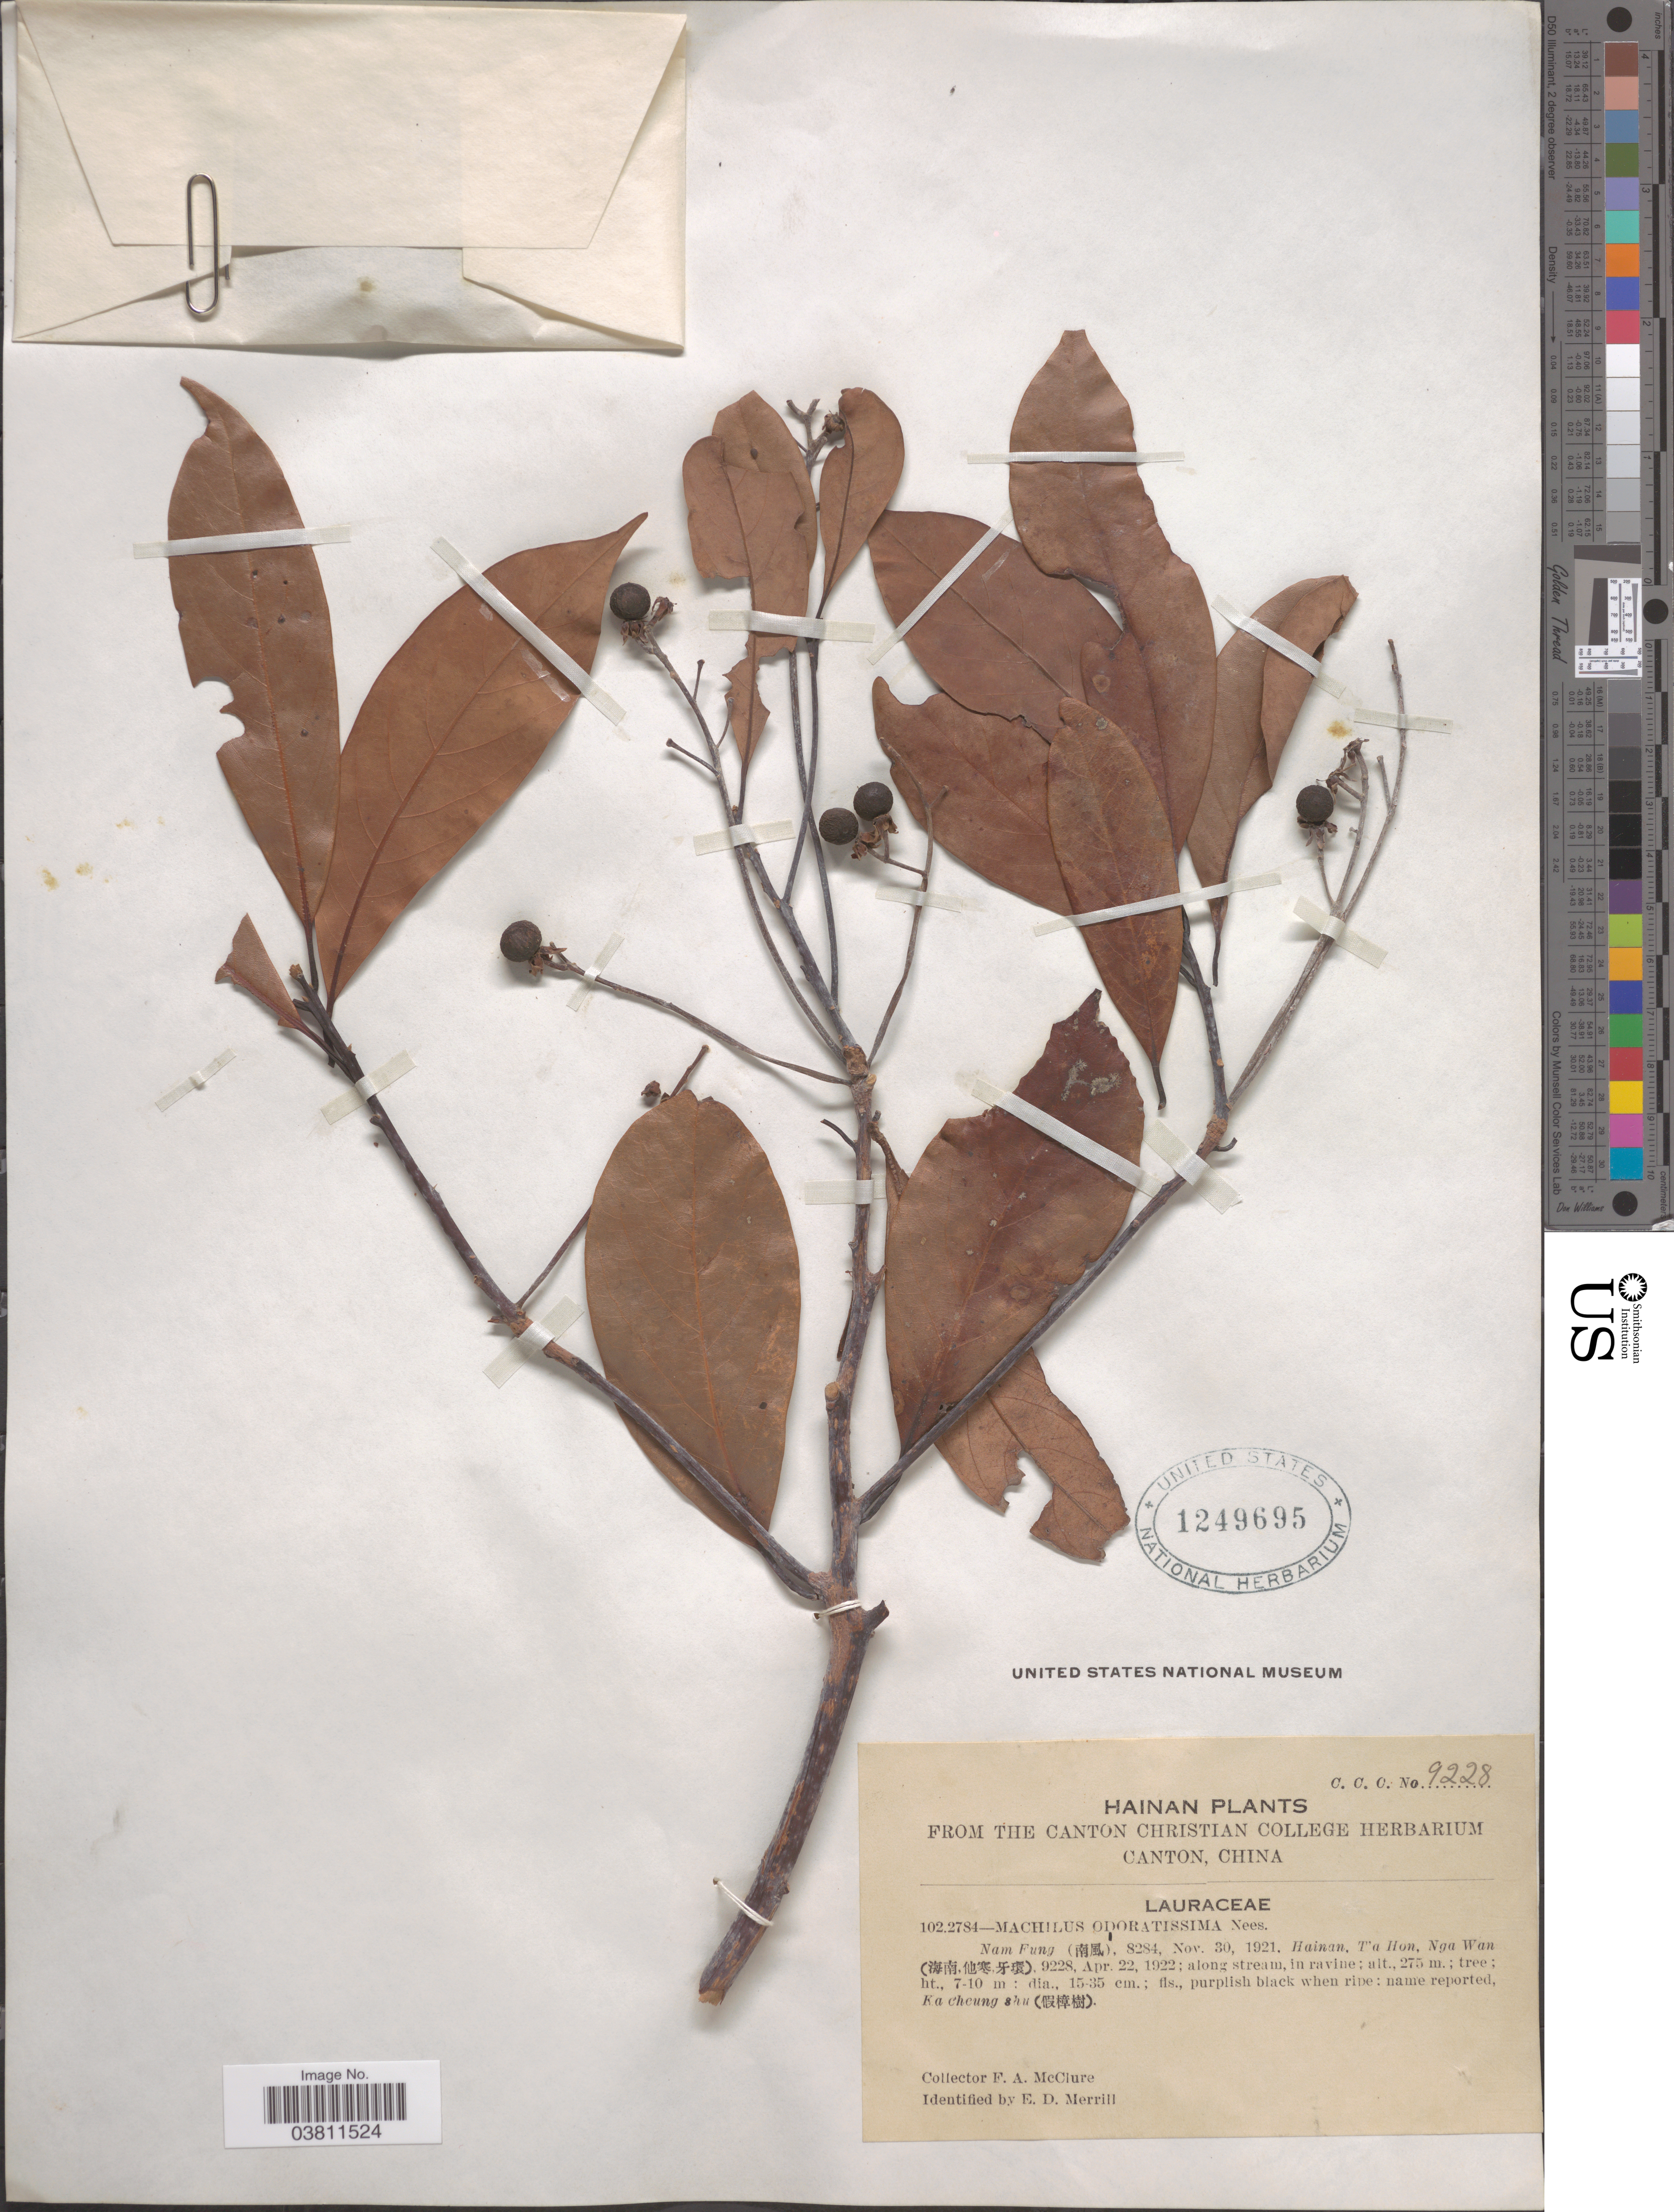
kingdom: Plantae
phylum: Tracheophyta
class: Magnoliopsida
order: Laurales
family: Lauraceae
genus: Persea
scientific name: Persea odoratissima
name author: (Nees) Kosterm.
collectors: F. A. McClure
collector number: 9228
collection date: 1922-04-22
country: China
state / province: Hainan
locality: T'a Hon, Nga Wan (X).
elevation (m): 275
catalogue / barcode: US 1249695